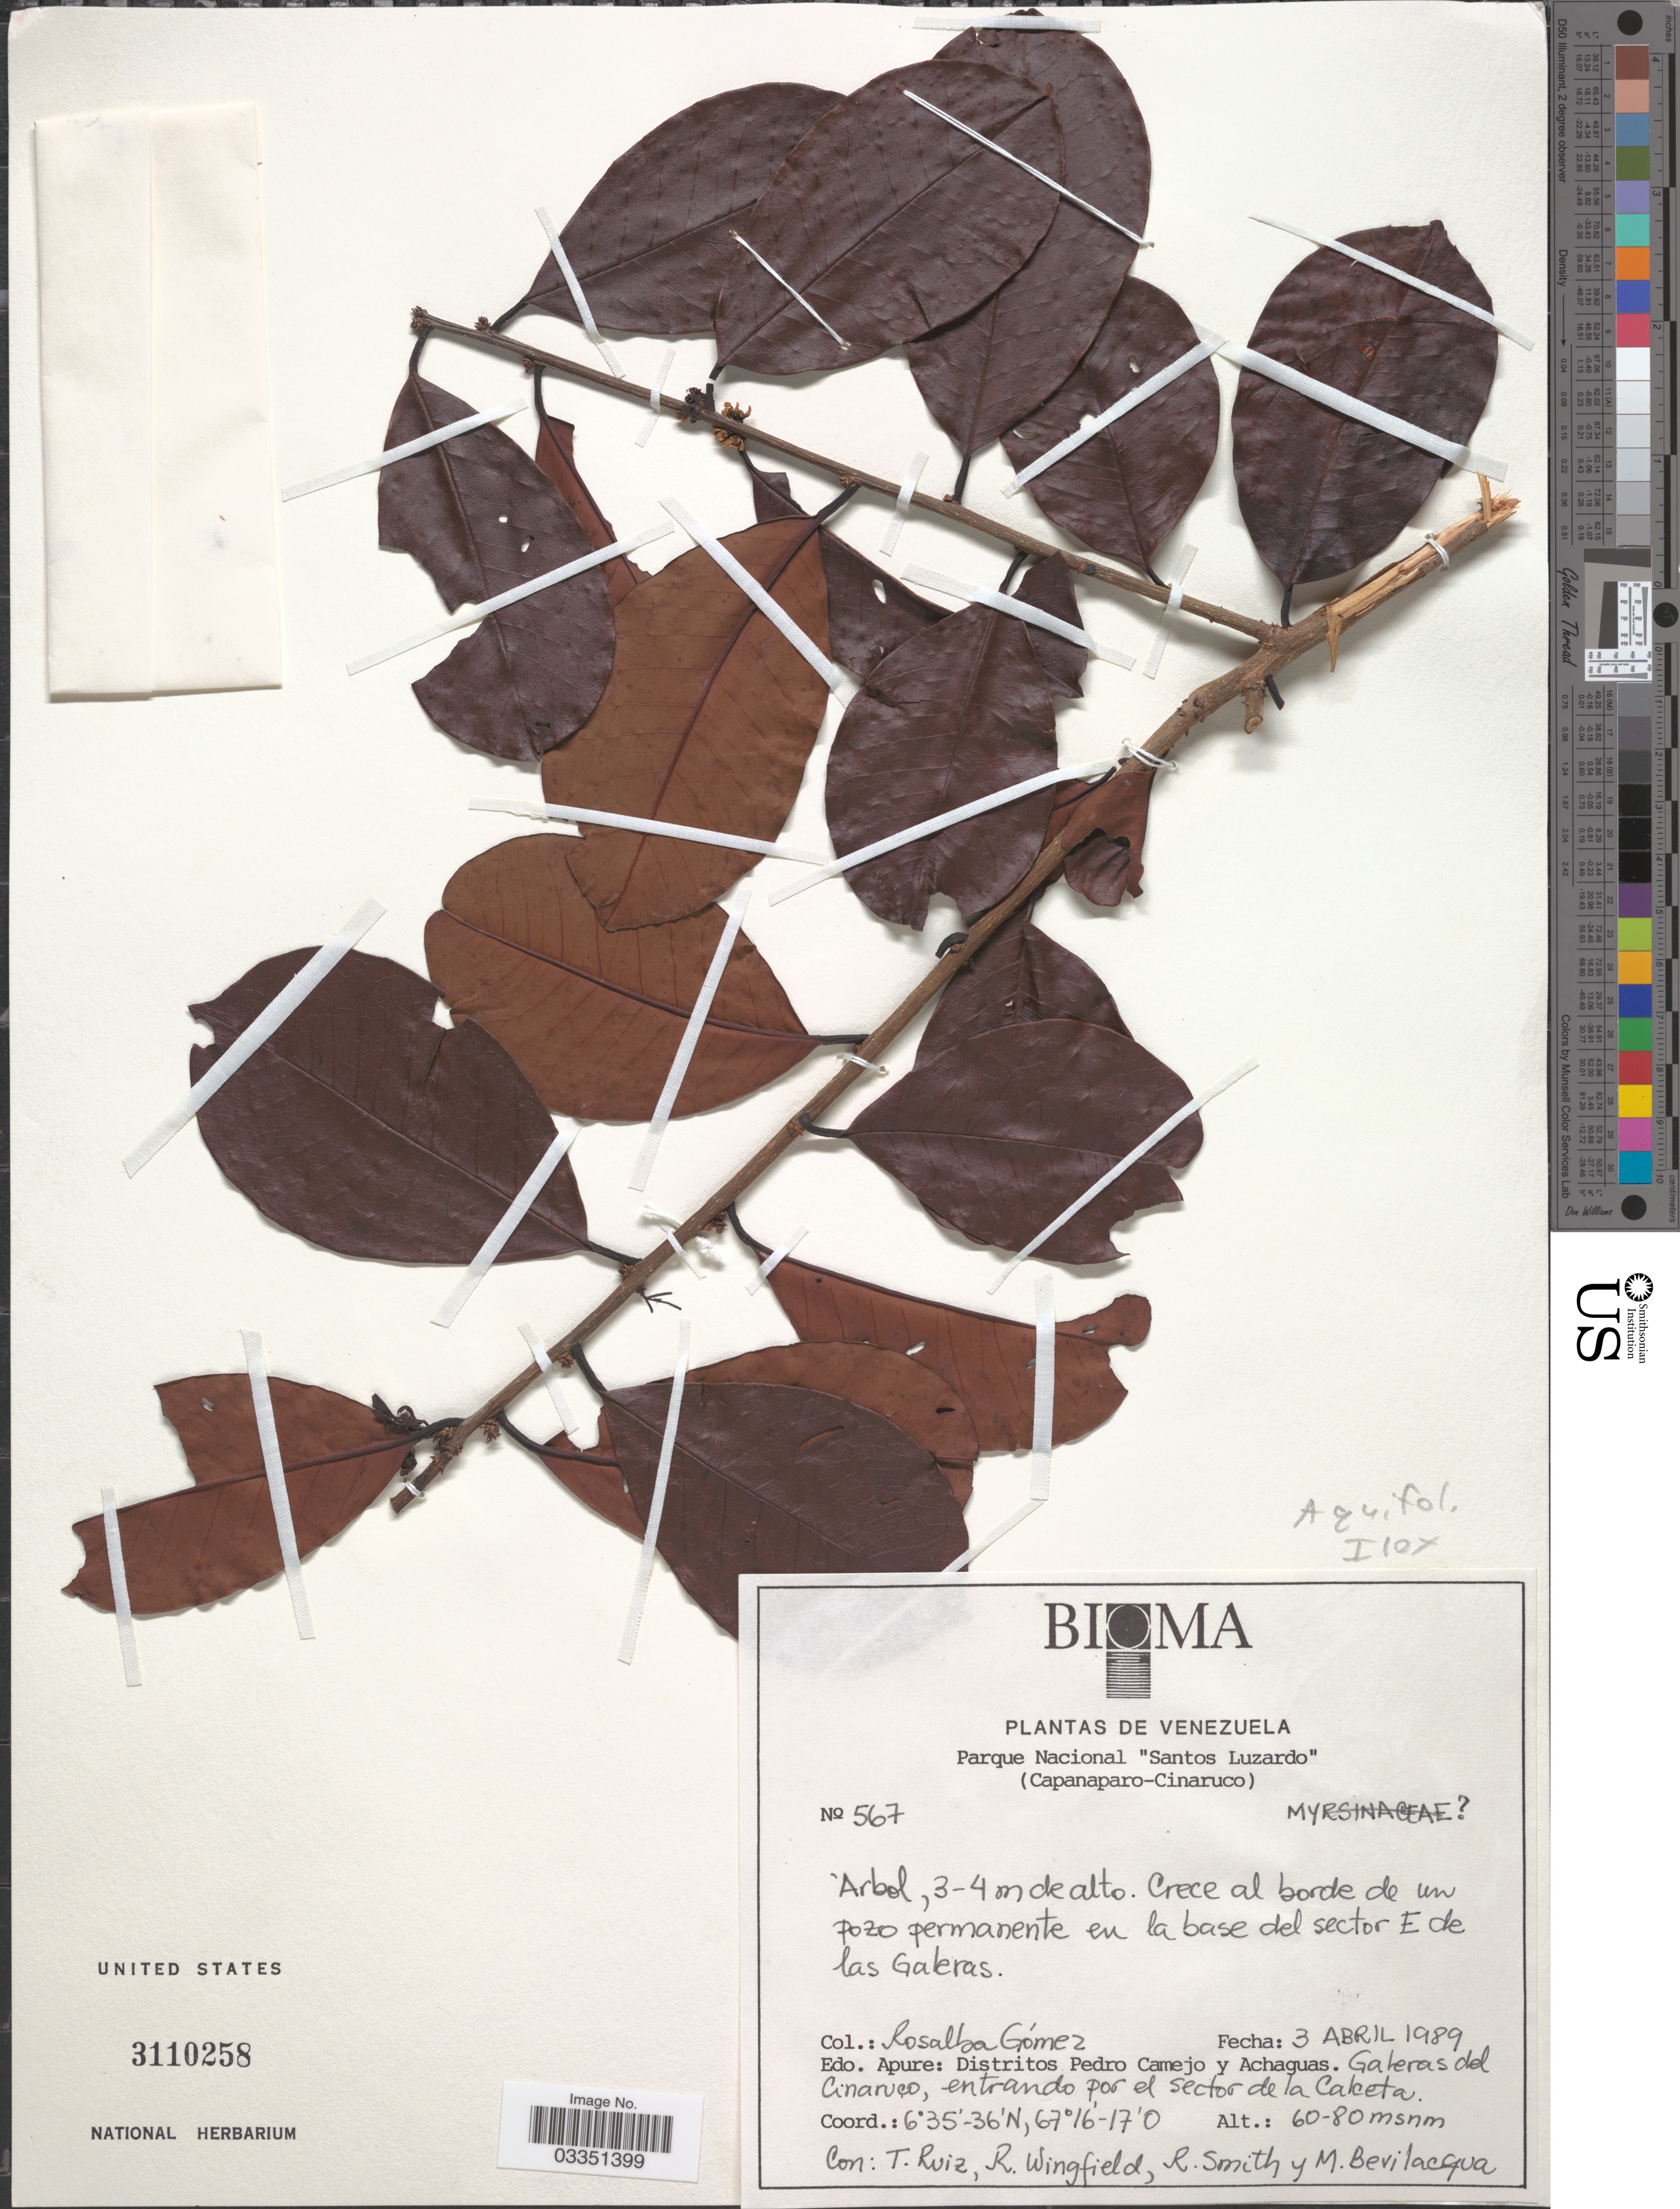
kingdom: Plantae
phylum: Tracheophyta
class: Magnoliopsida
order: Aquifoliales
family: Aquifoliaceae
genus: Ilex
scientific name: Ilex sp.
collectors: R. Gómez, T. Ruíz, R. Wingfield, R. Smith & M. Bevilacqua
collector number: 567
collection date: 1989-04-03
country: Venezuela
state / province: Apure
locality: Distritos Pedro Camejo y Achaguas. Gateras del Cinaruco, entrando por el sector de la Calceta.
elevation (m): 60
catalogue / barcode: US 3110258